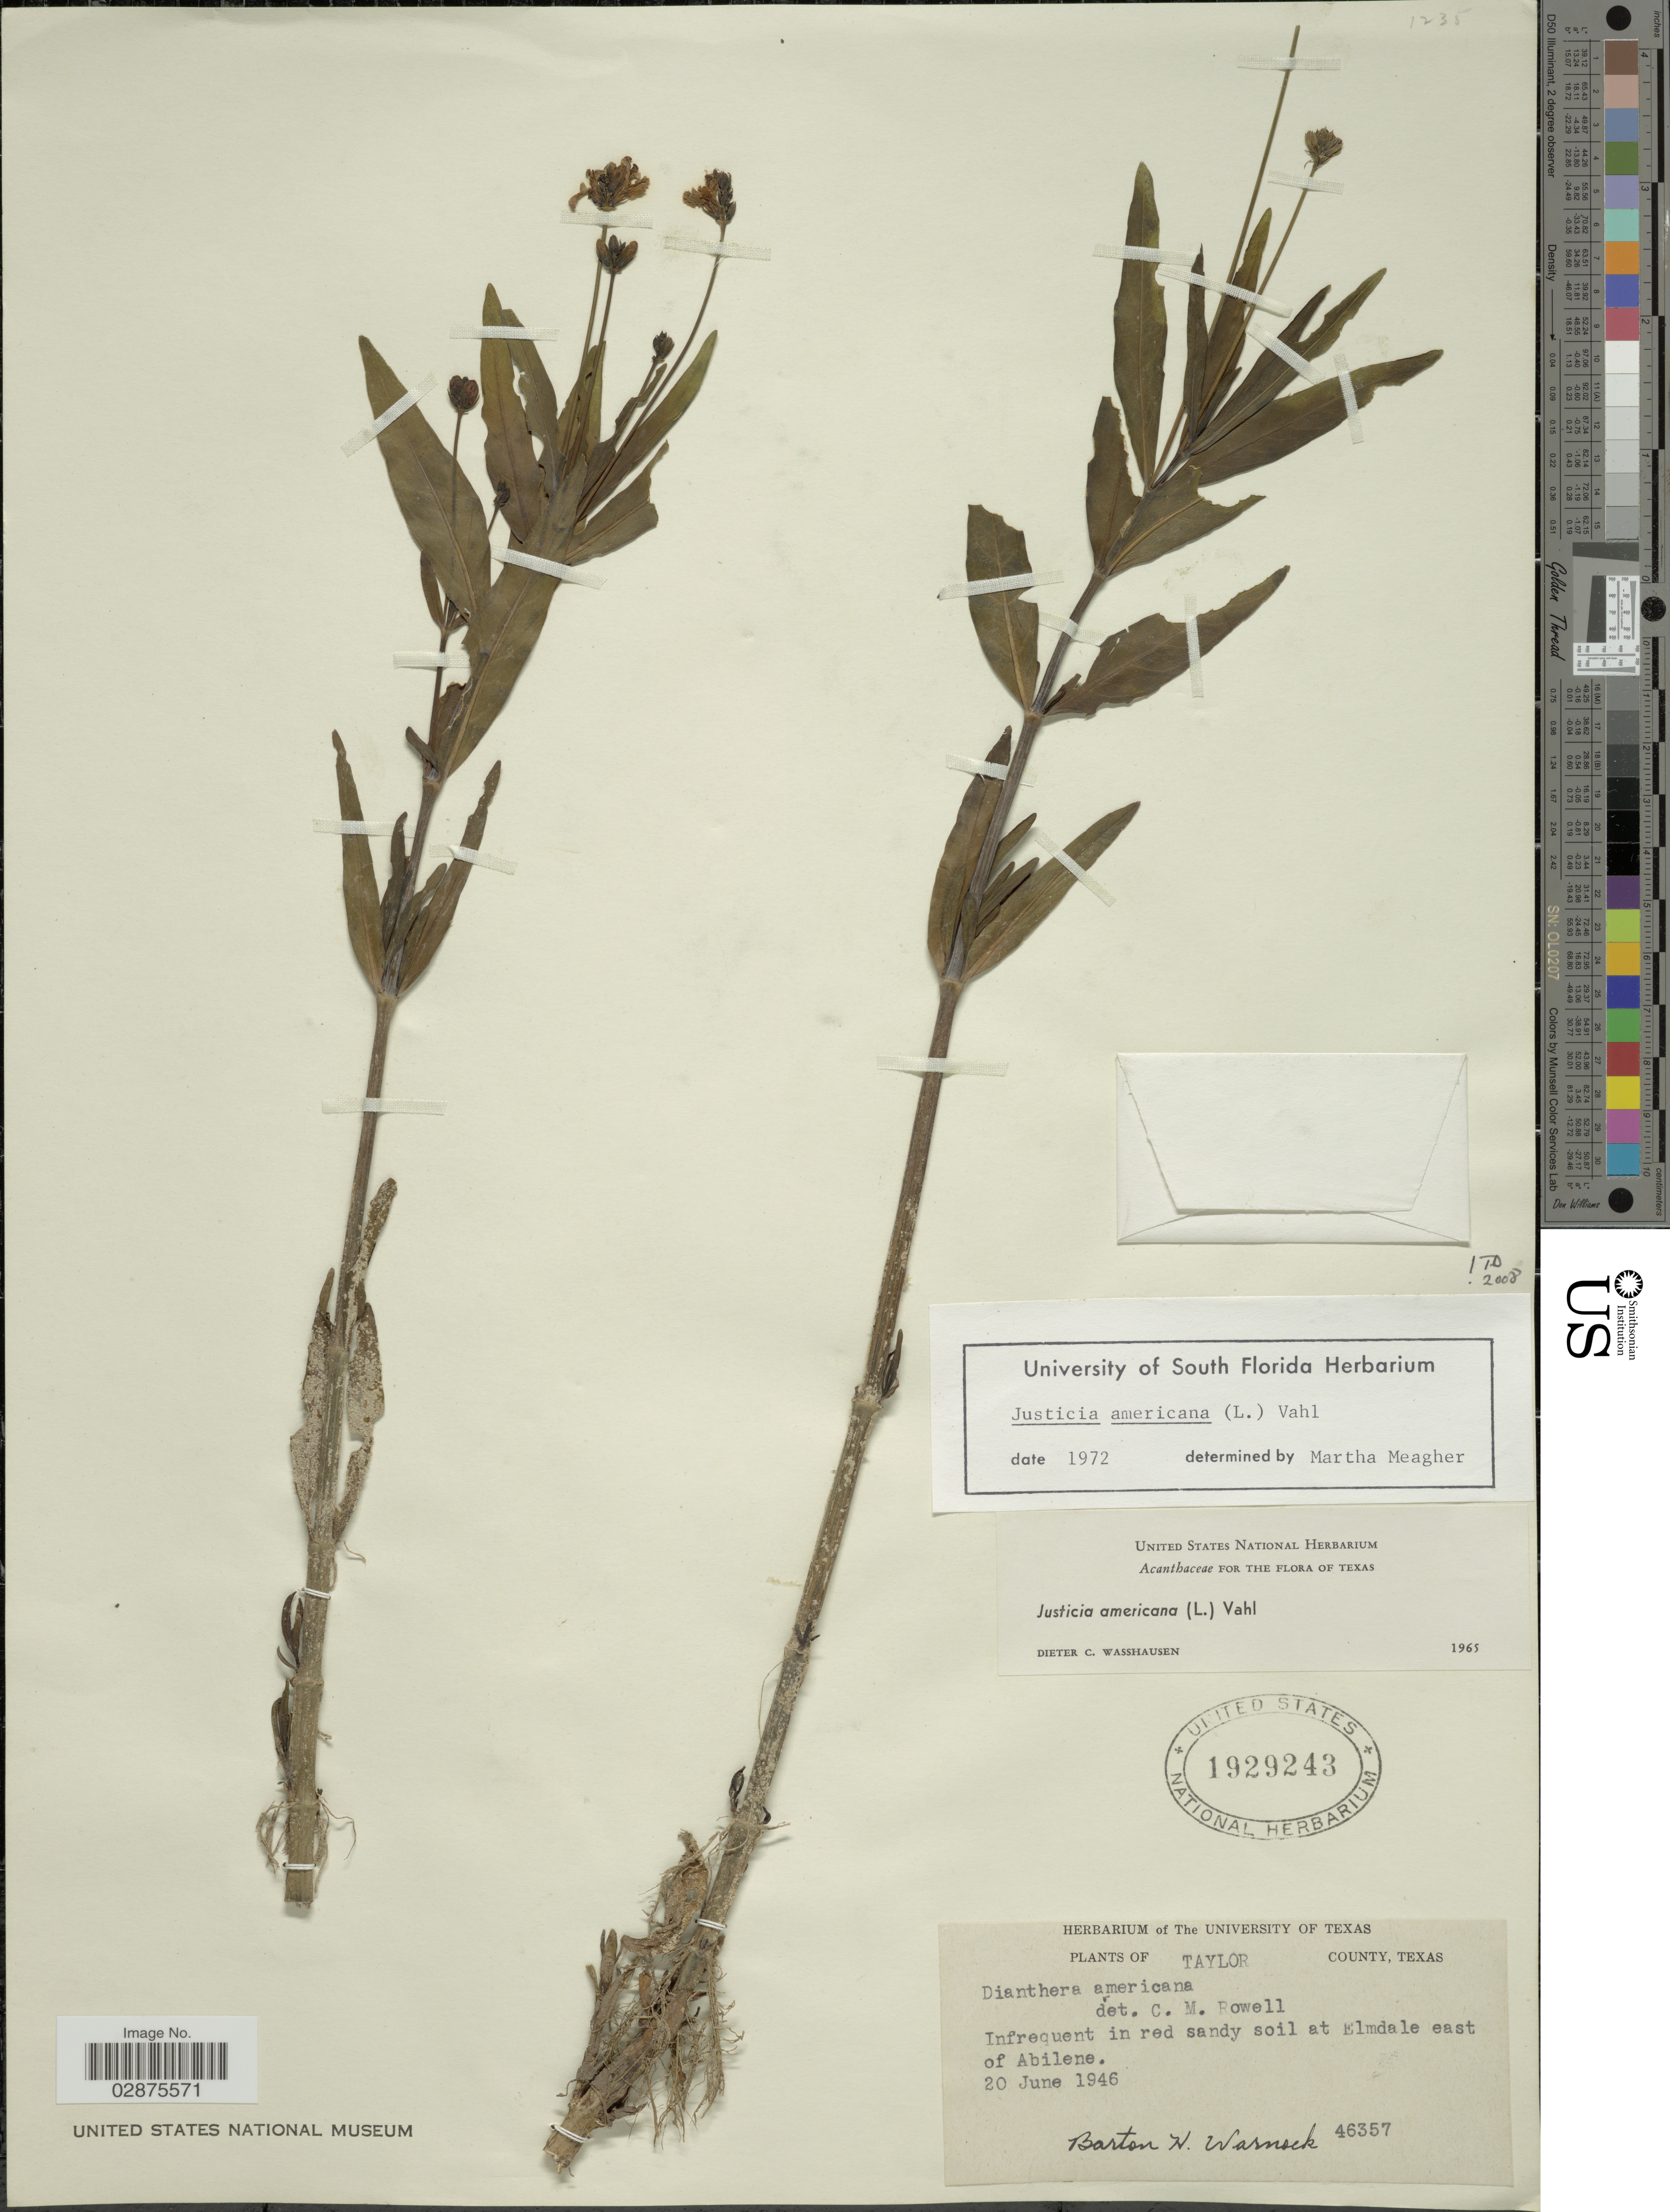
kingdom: Plantae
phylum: Tracheophyta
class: Magnoliopsida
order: Lamiales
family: Acanthaceae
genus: Justicia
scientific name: Justicia americana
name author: (L.) Vahl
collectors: B. H. Warnock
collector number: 46357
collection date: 1946-06-20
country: United States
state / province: Texas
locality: Taylor County, Texas. Infrequent in red sandy soil at Elmdale east of Abilene.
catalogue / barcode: US 1929243